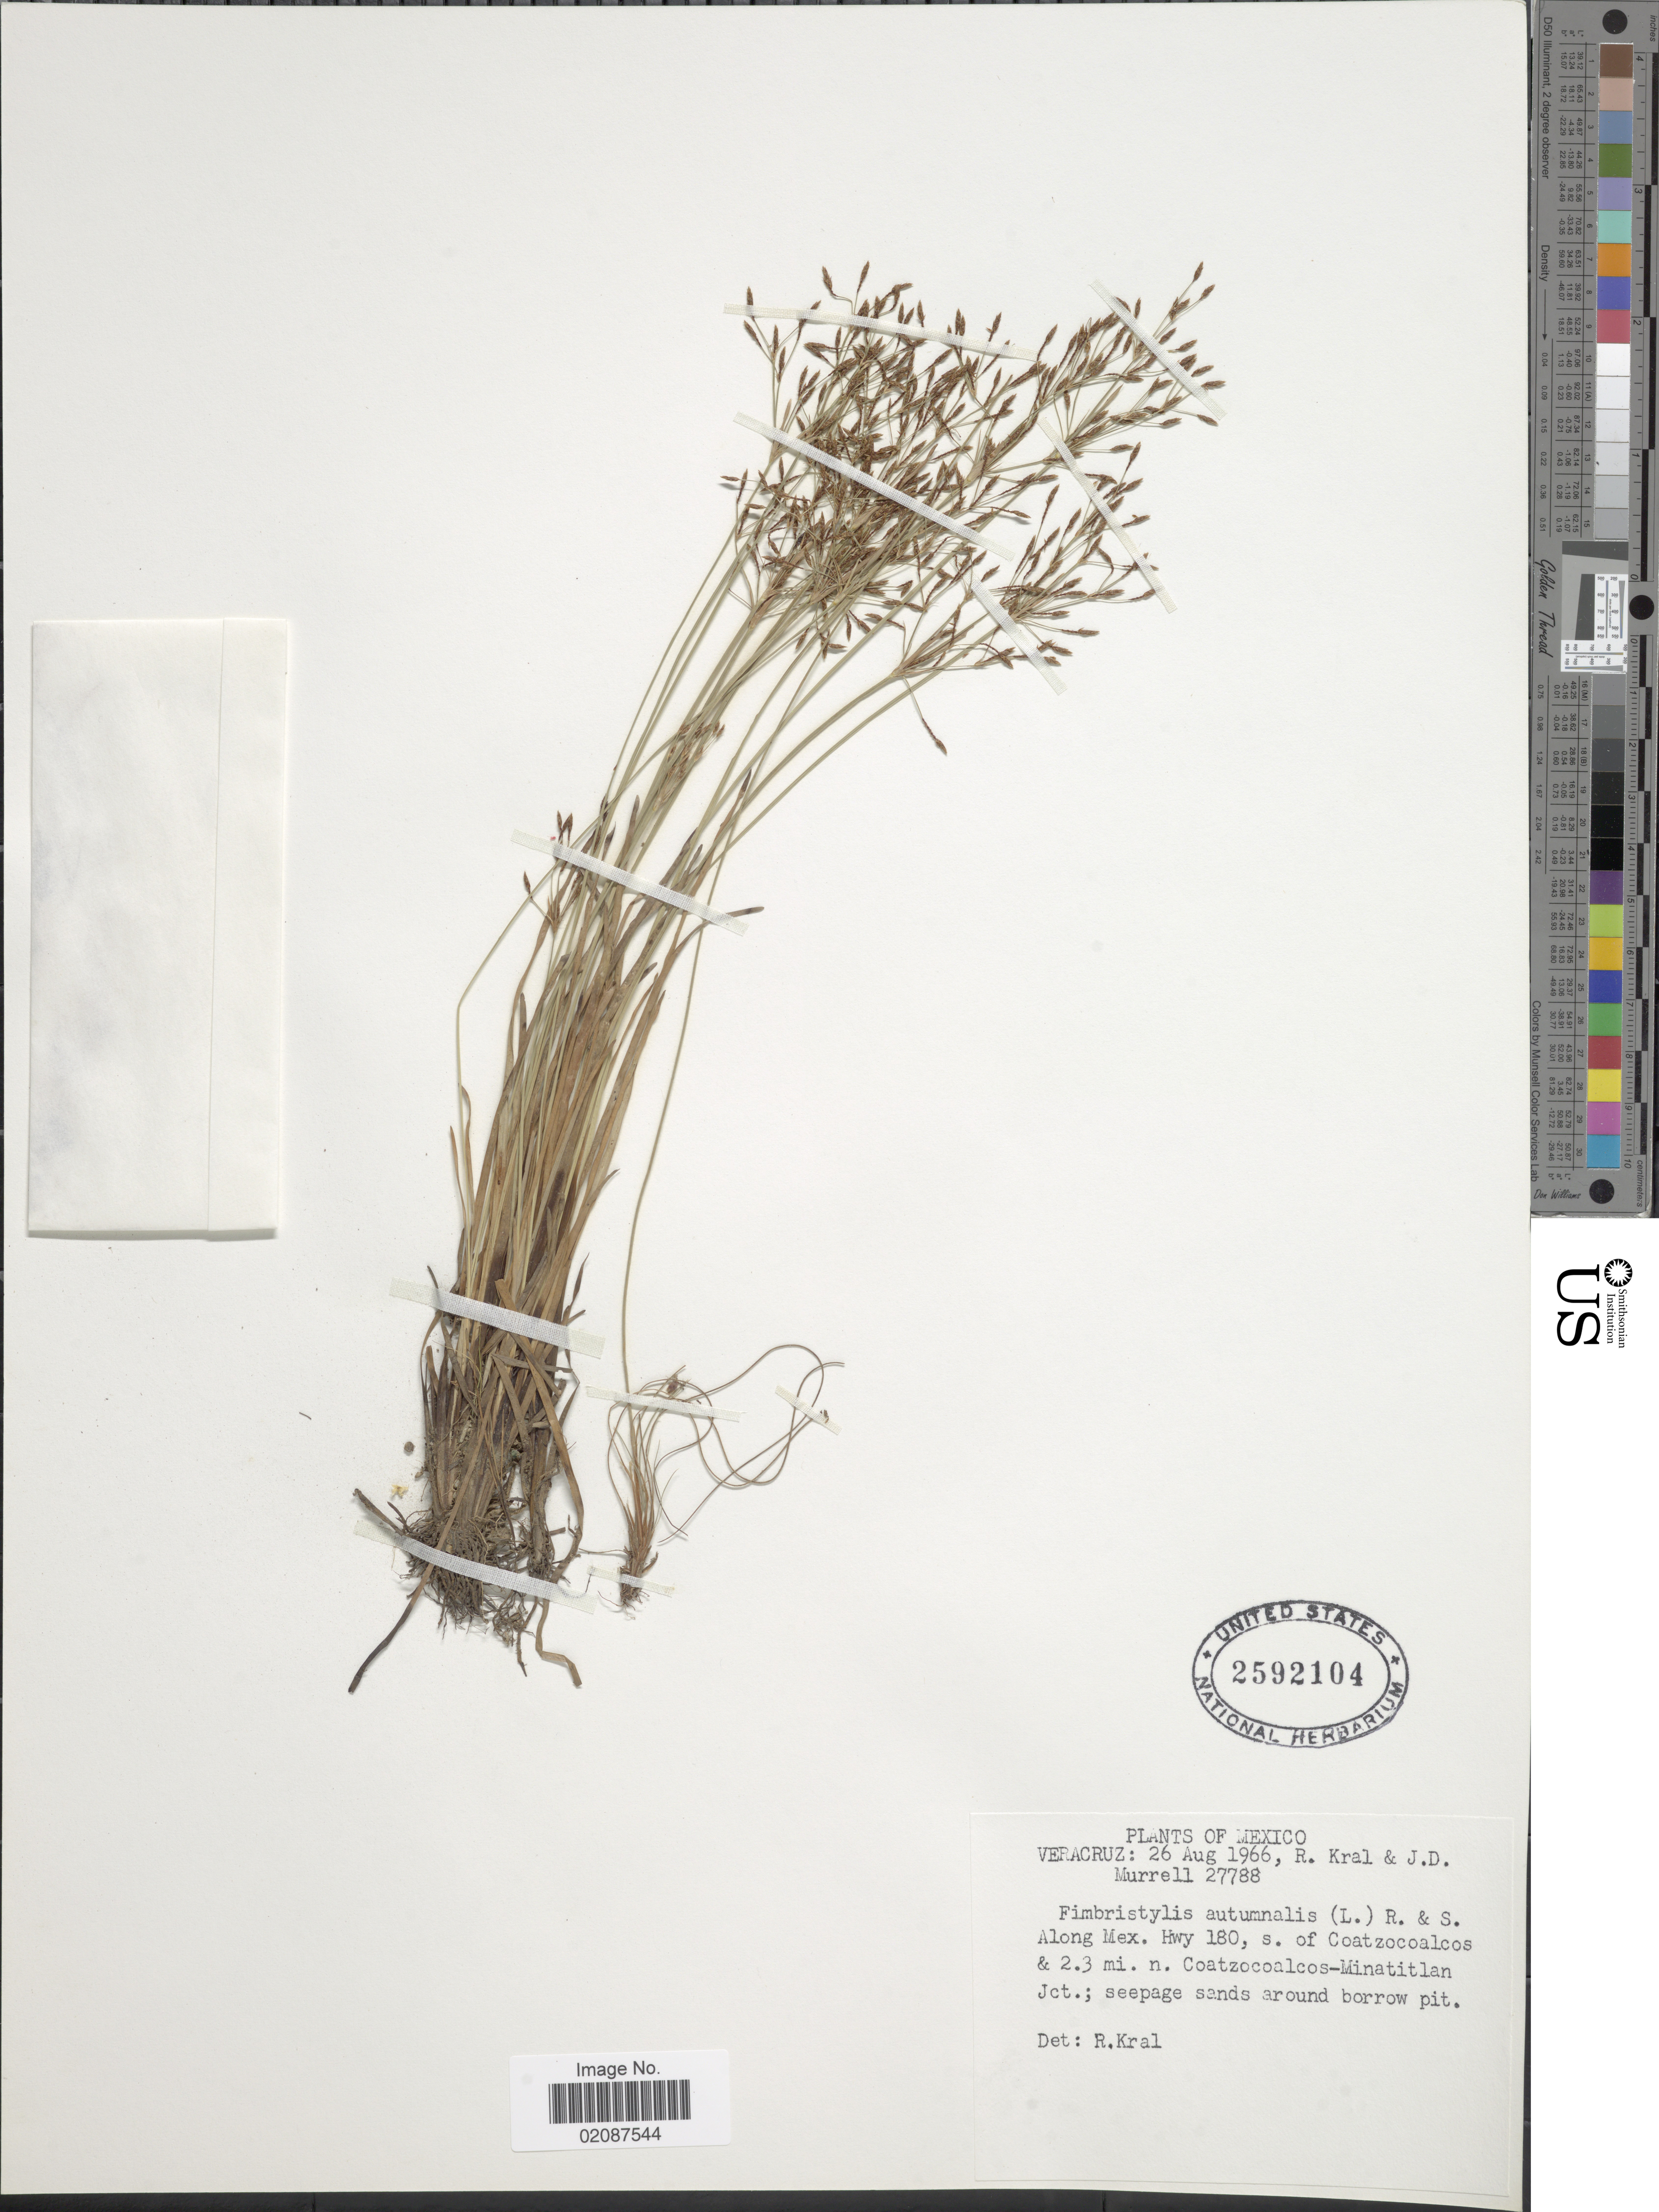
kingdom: Plantae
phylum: Tracheophyta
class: Liliopsida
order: Poales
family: Cyperaceae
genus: Fimbristylis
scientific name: Fimbristylis autumnalis (L.) Roem. & Schult.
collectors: R. Kral & J. Murrell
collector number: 27788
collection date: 1966-08-26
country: Mexico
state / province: Veracruz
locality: Veracruz, Along Mex. Hwy 180, s. of Coatzocoalcos & 2.3 mi. n. Coatzocoalcos-Minatitlan Jct.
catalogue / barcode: US 2592104